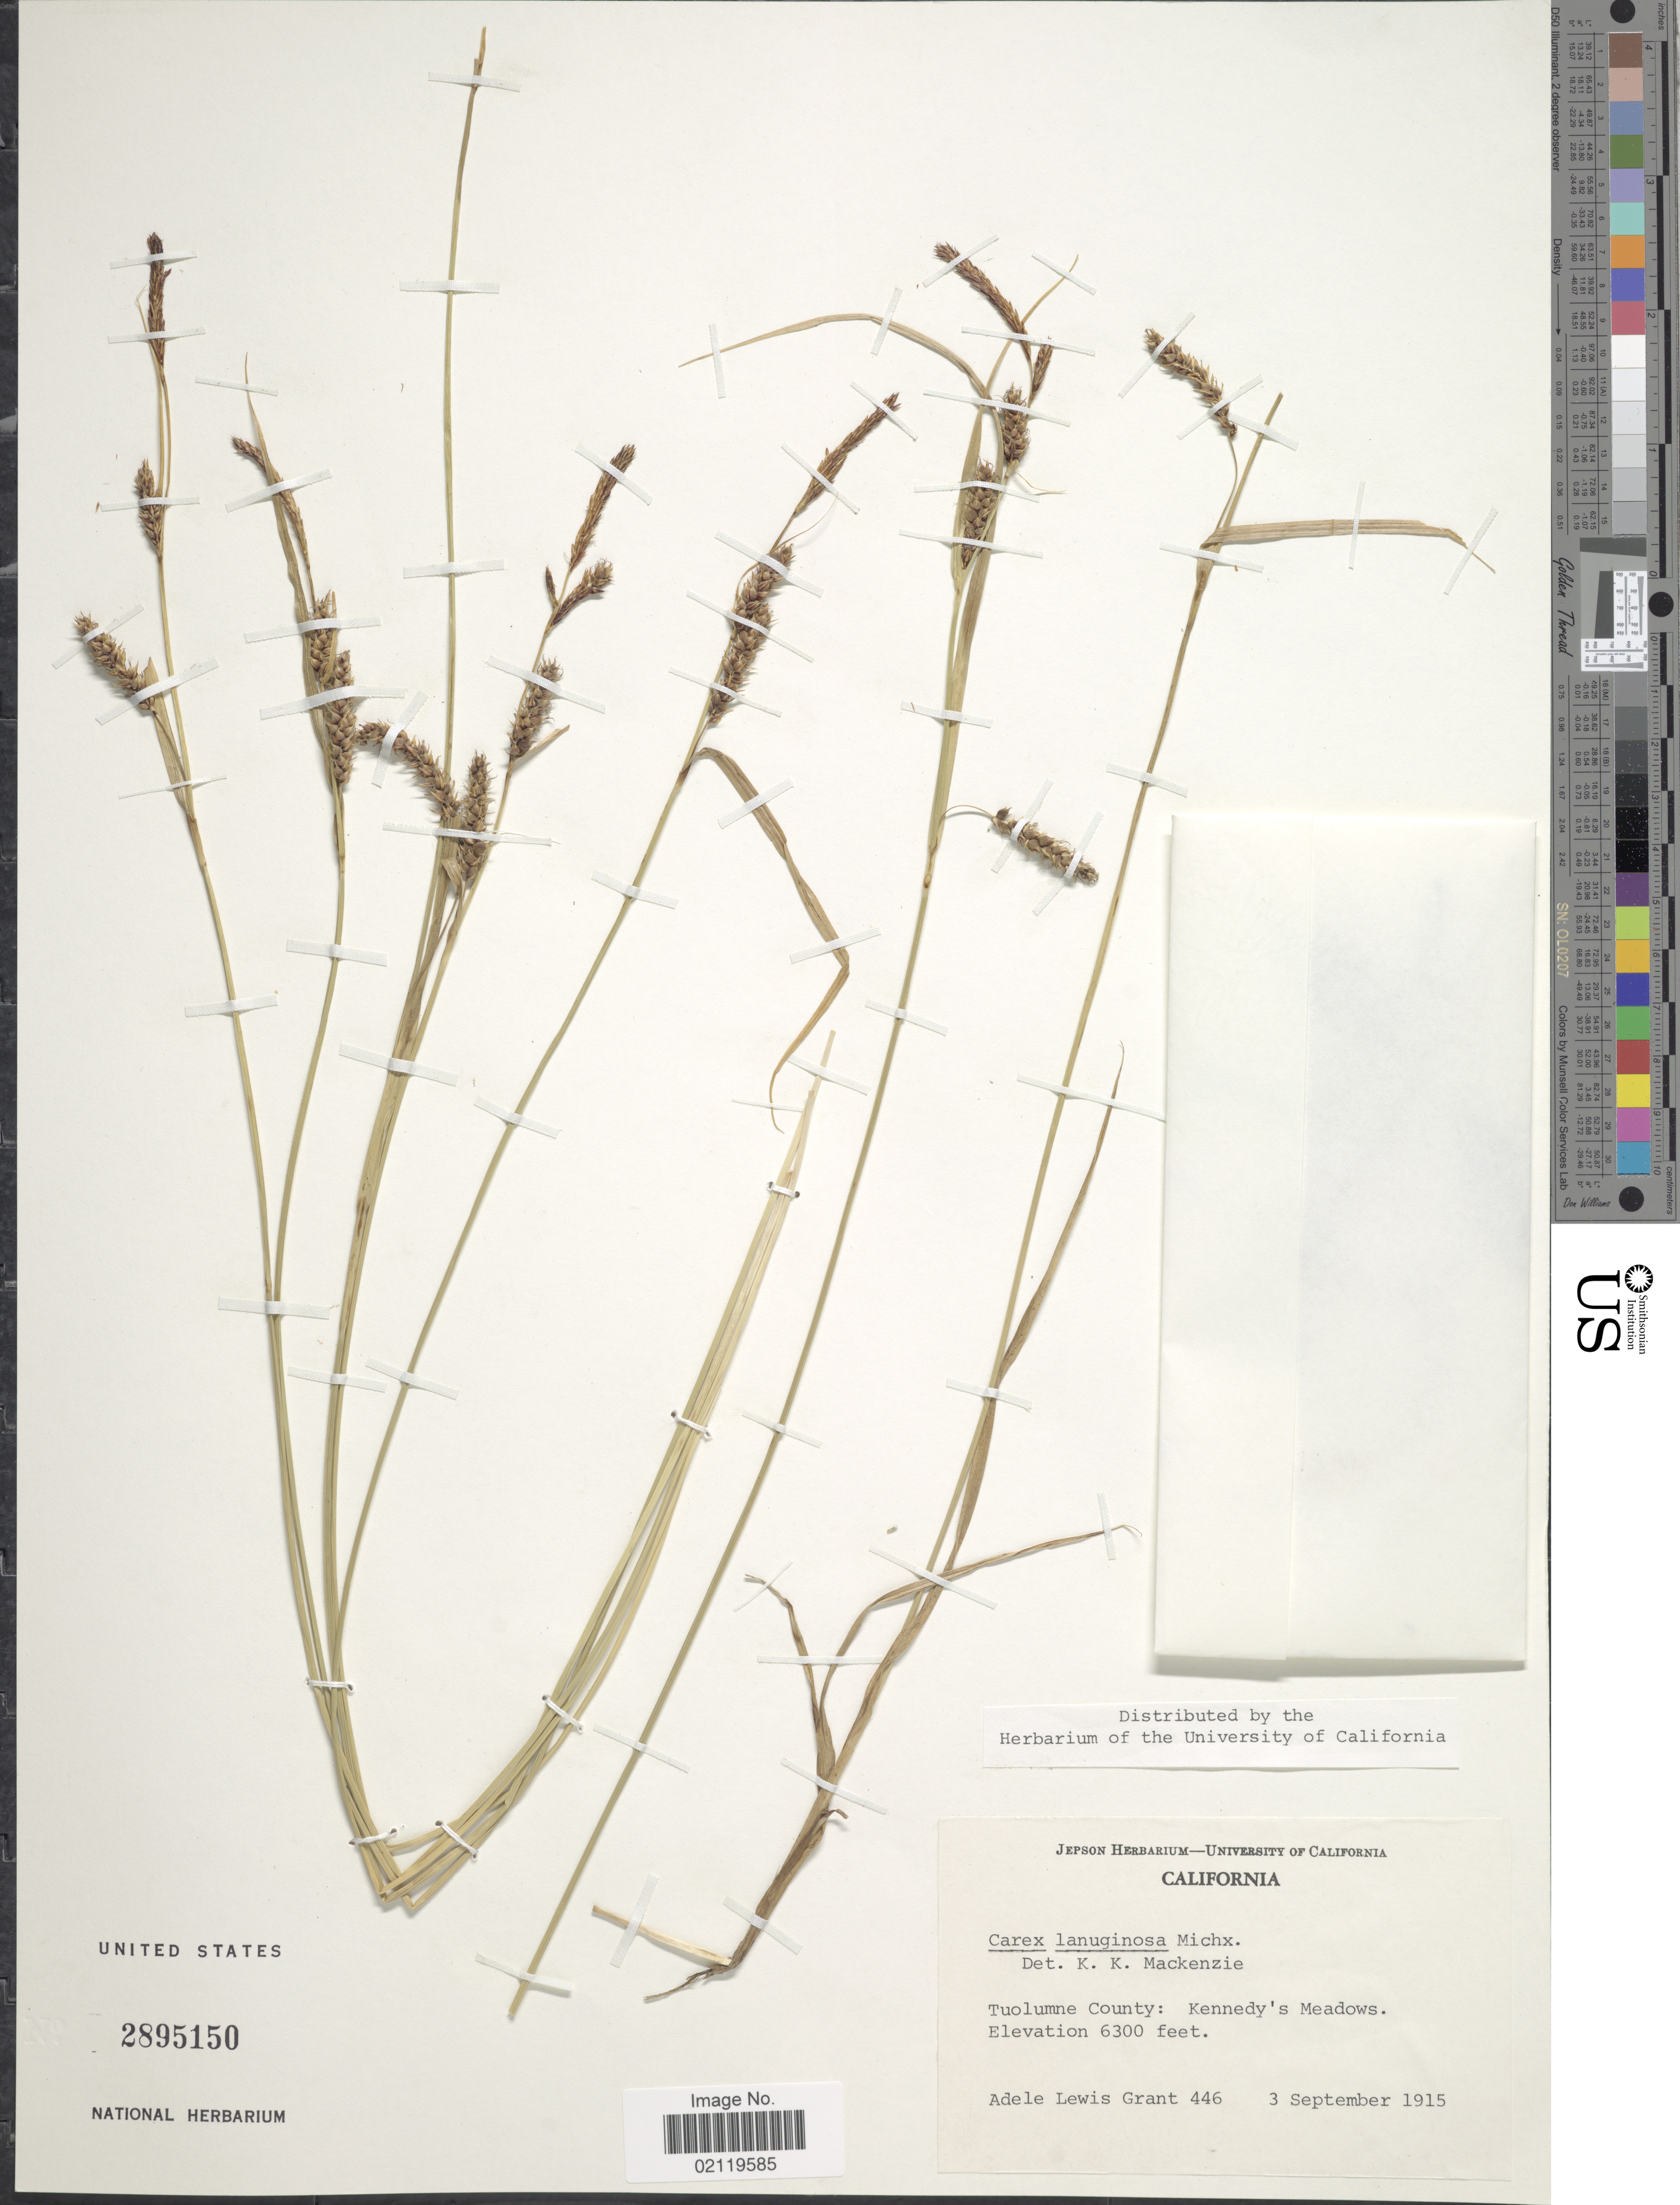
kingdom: Plantae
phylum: Tracheophyta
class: Liliopsida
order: Poales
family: Cyperaceae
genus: Carex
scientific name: Carex pellita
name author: Muhl. ex Willd.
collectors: A. L. Grant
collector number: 446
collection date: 1915-09-03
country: United States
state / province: California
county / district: Tuolumne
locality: Tuolumne County: Kennedy's Meadows.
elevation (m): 1920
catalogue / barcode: US 2895150